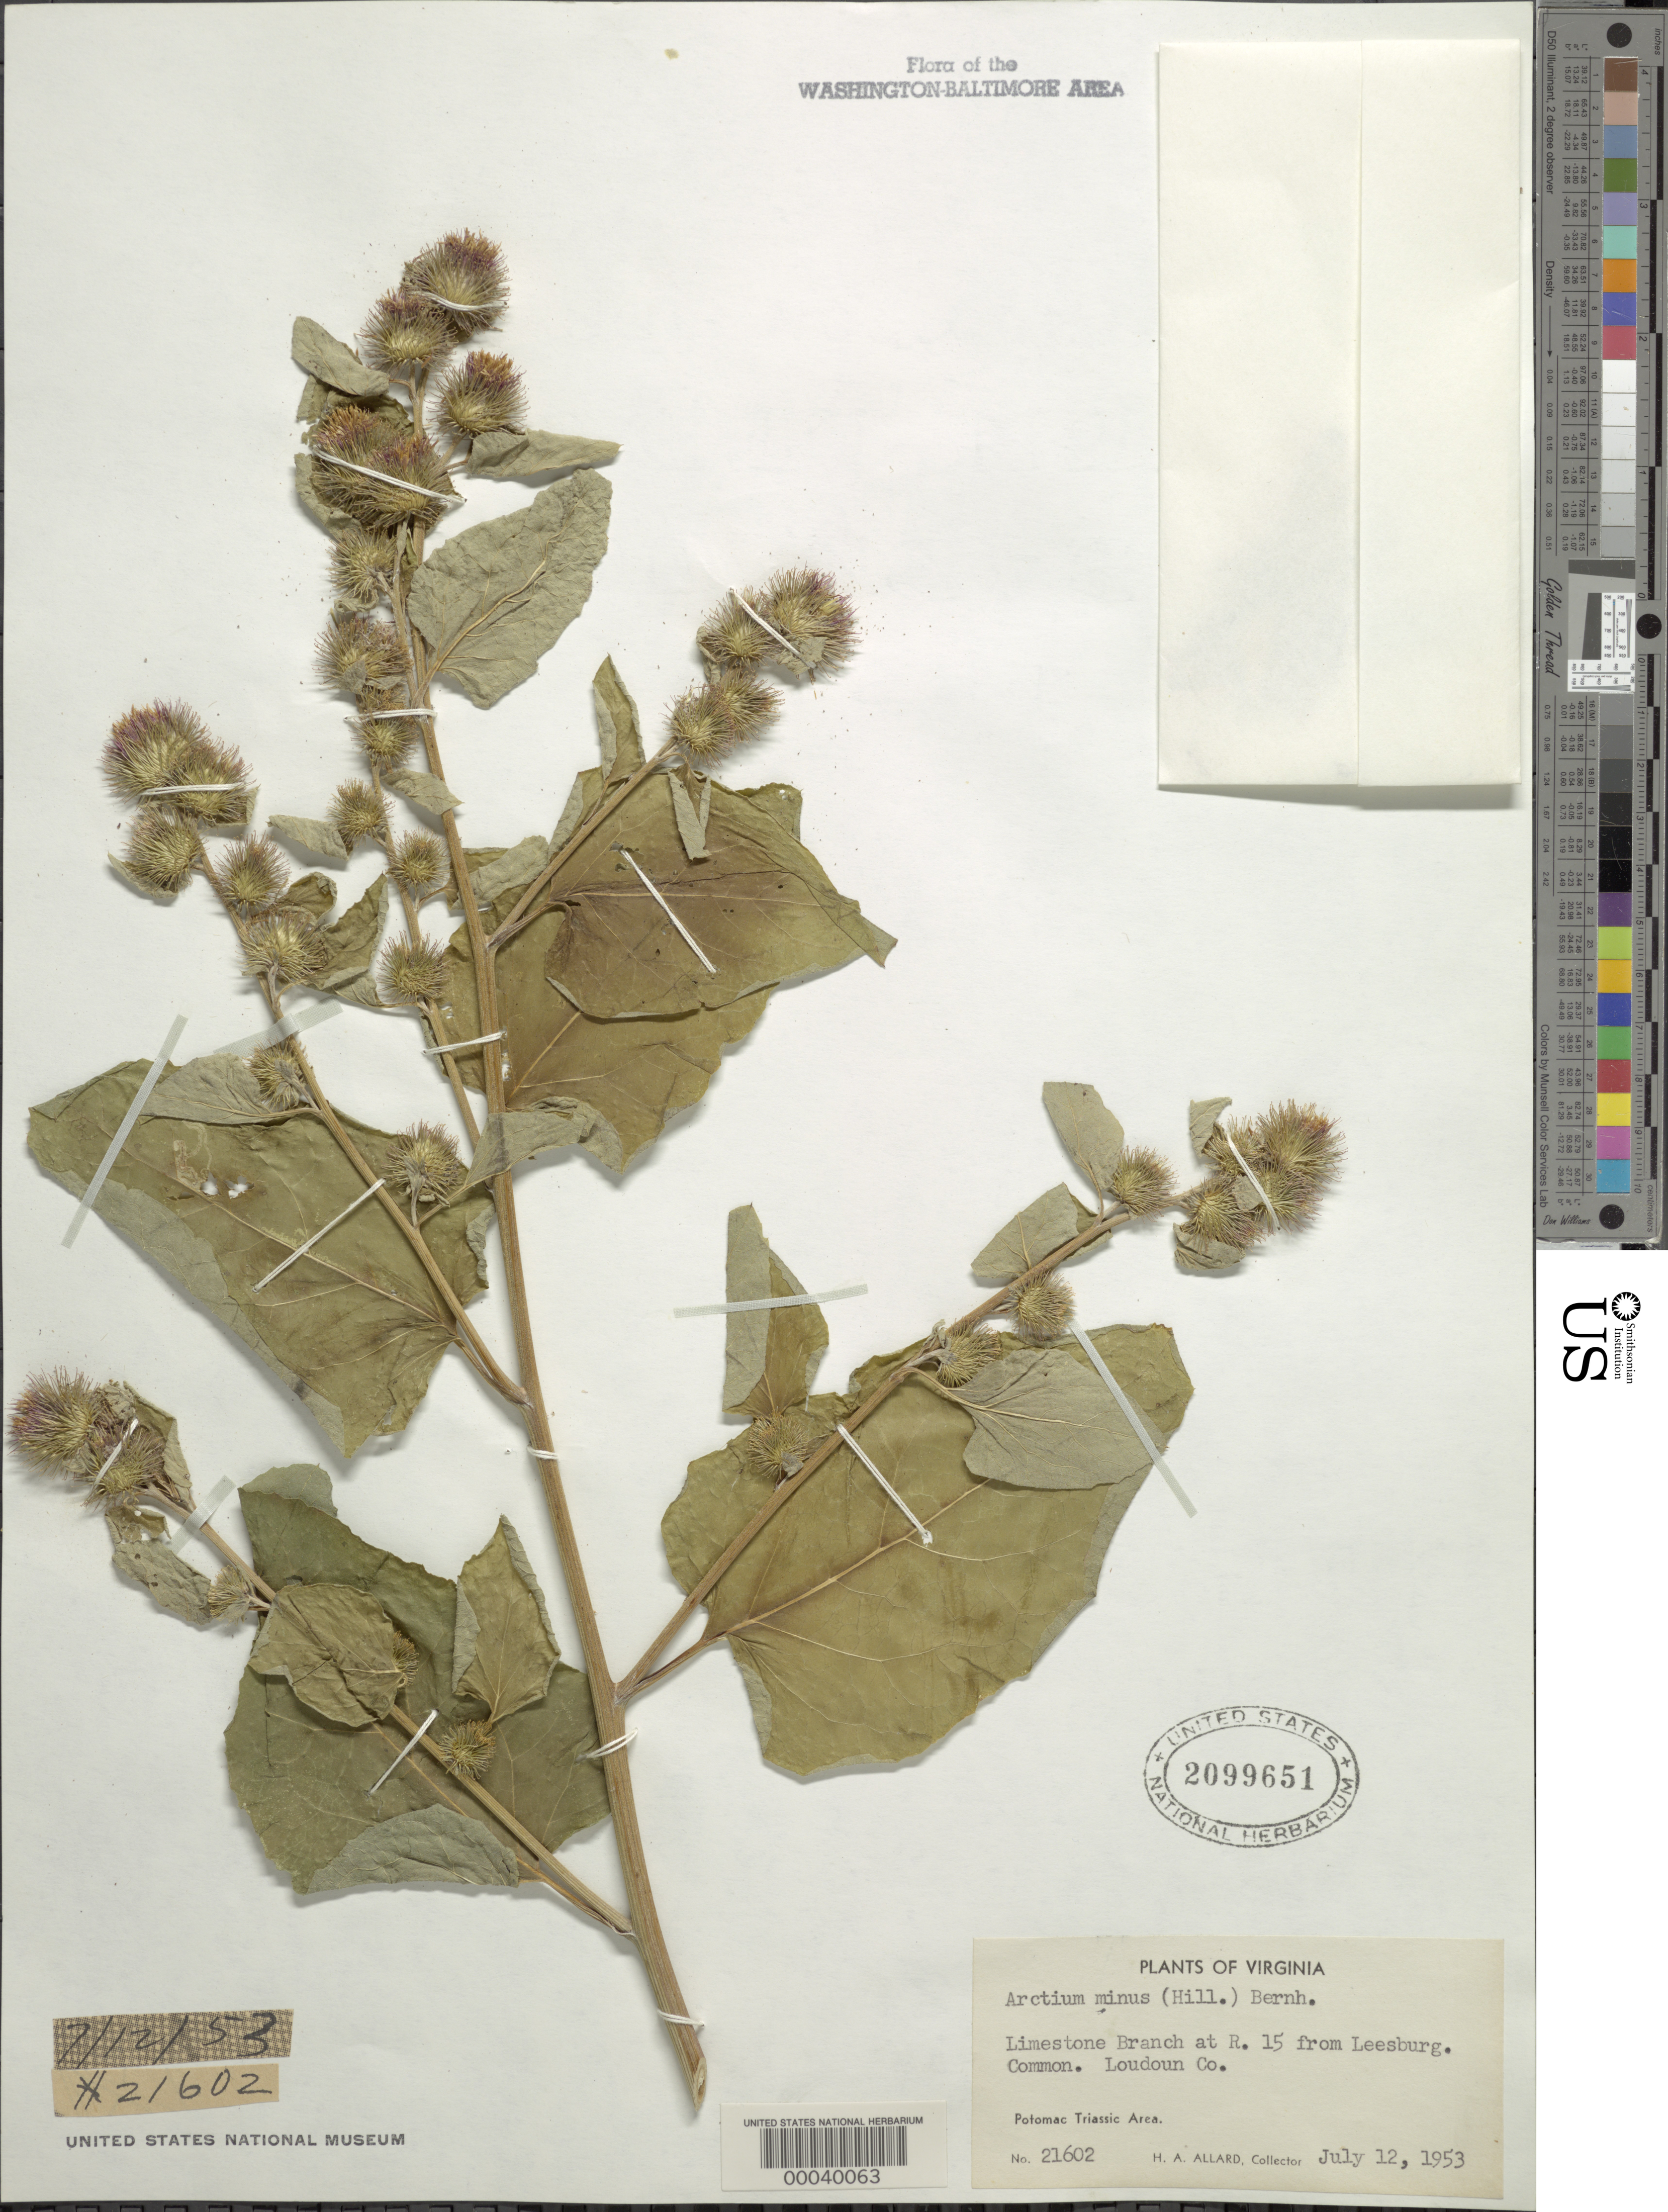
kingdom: Plantae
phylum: Tracheophyta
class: Magnoliopsida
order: Asterales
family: Asteraceae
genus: Arctium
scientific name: Arctium minus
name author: (Hill) Bernh.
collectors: H. A. Allard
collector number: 21602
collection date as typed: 12 Jul 1953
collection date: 1953-07-12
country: United States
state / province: Virginia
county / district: Loudoun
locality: Limestone Branch at Rt. 15 from Lessburg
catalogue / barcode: US 2099651